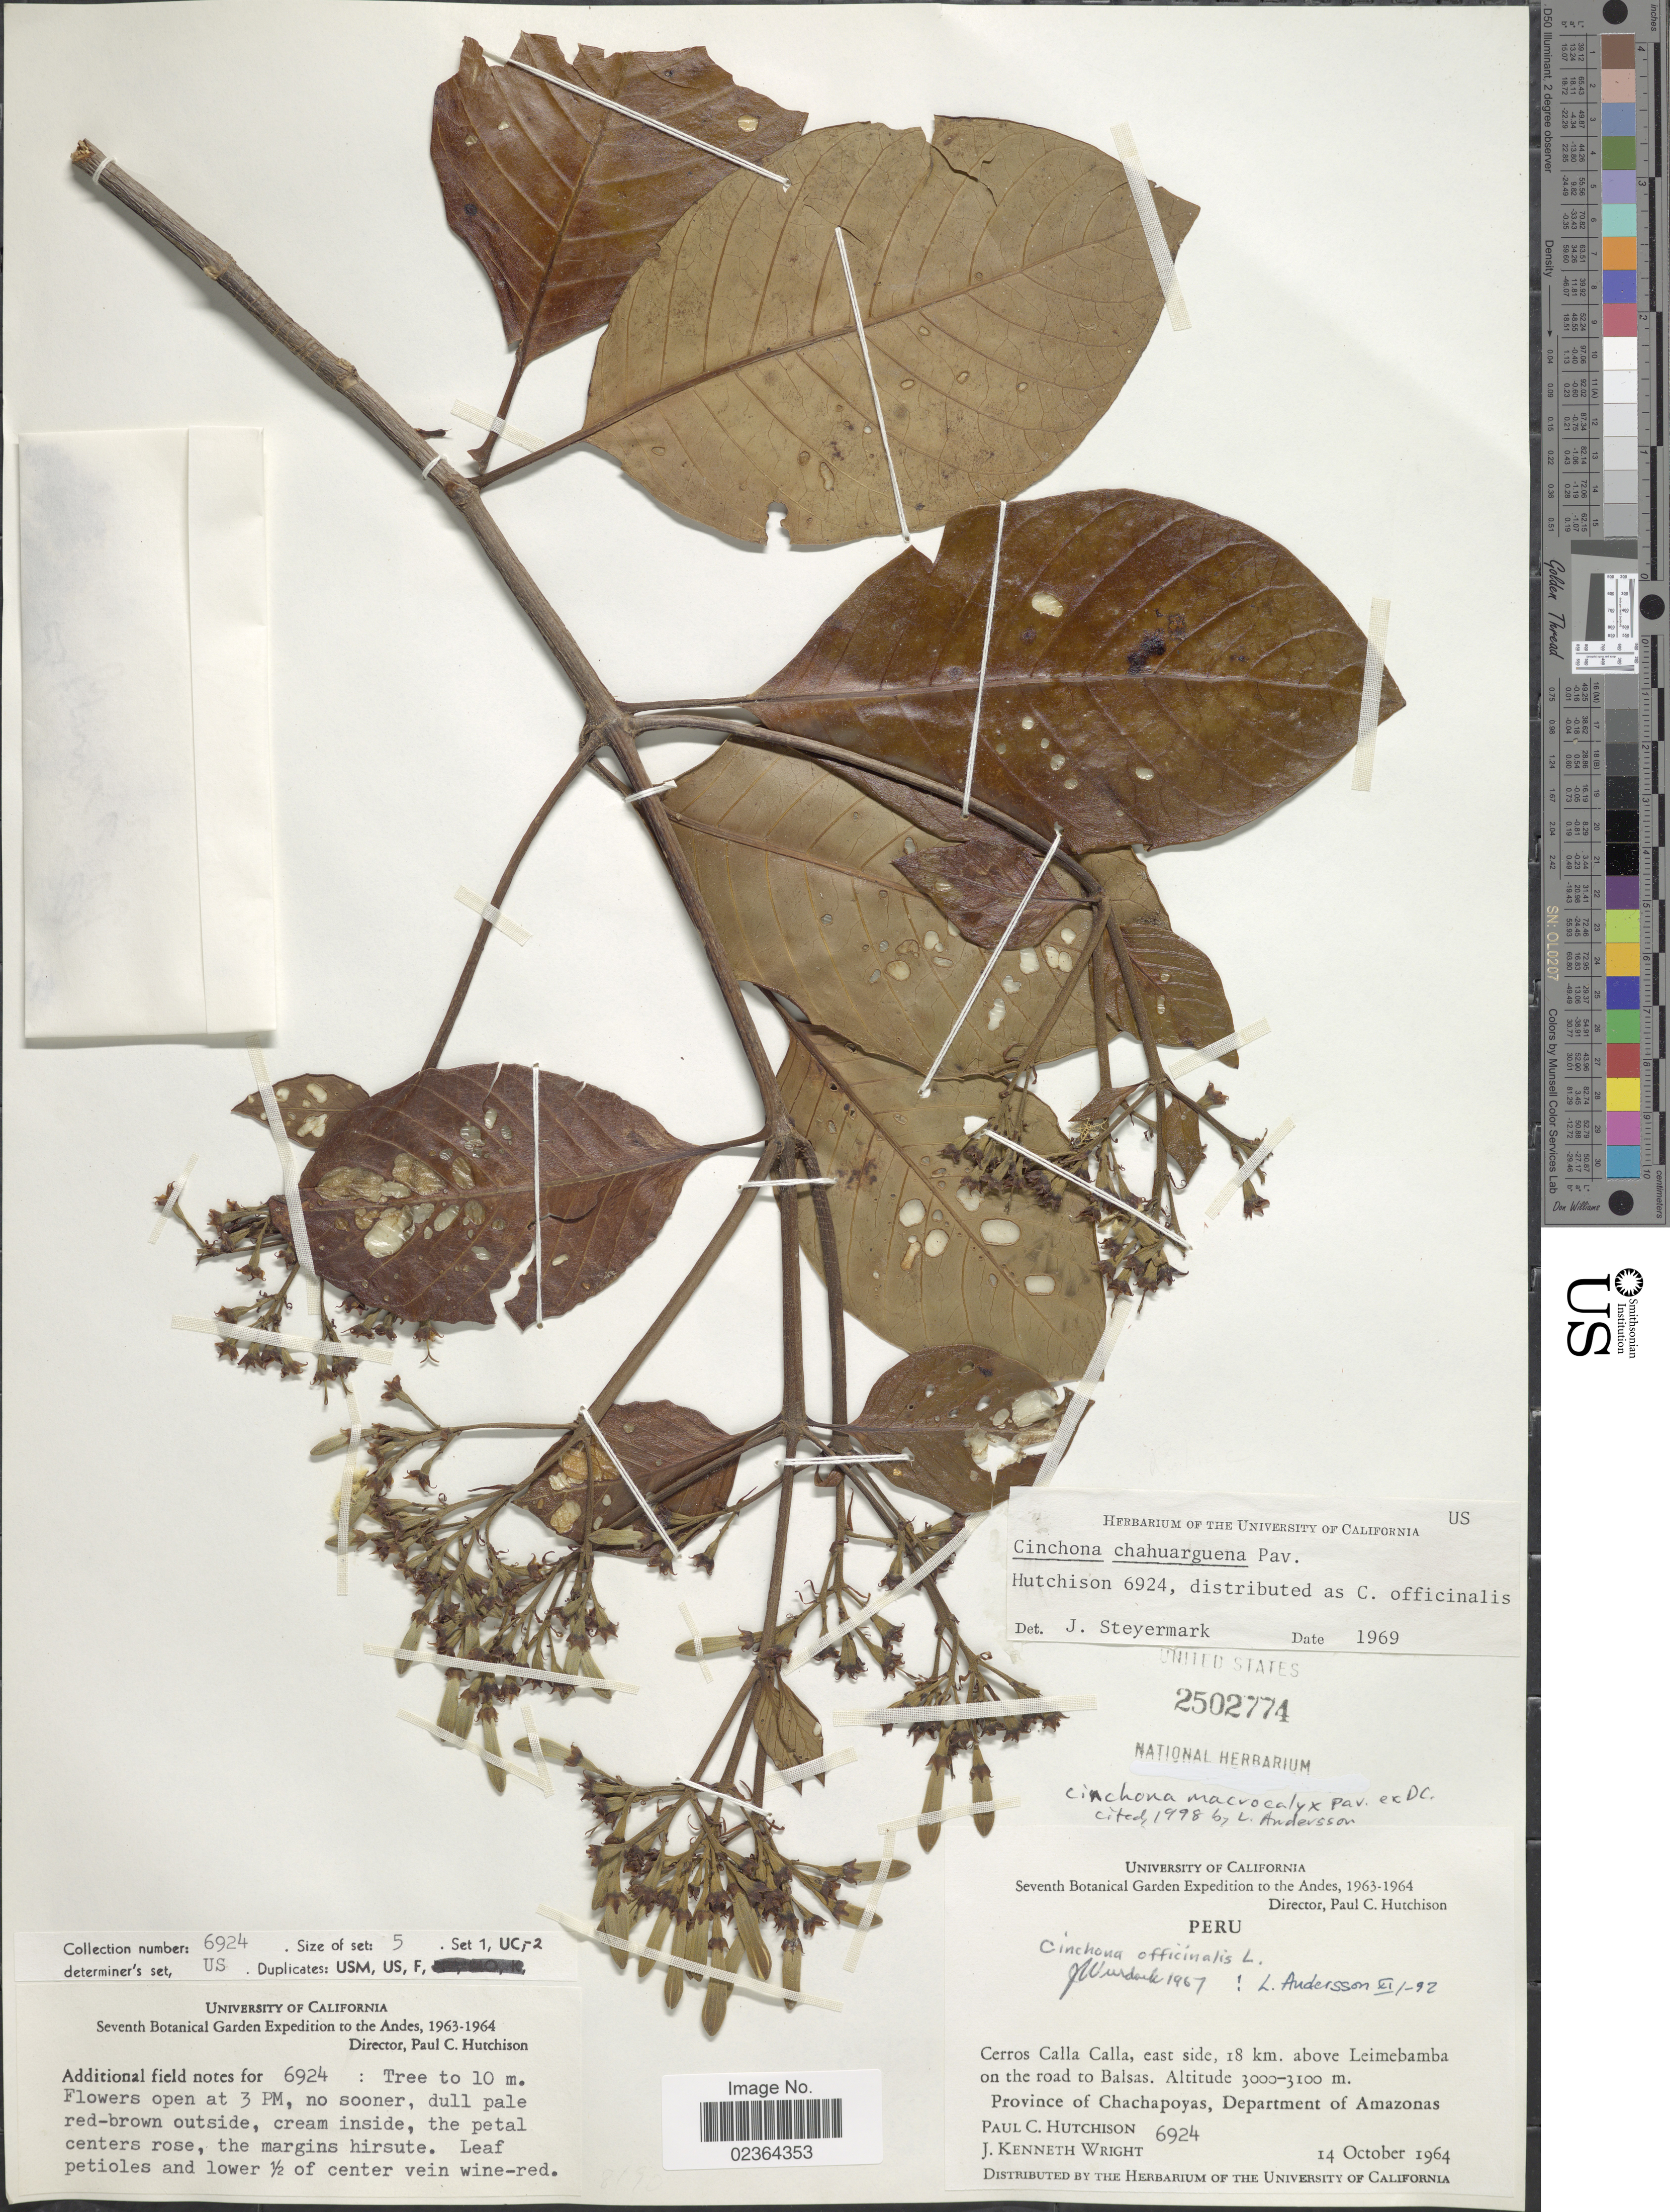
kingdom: Plantae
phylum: Tracheophyta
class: Magnoliopsida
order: Gentianales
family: Rubiaceae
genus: Cinchona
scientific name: Cinchona macrocalyx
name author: Pav. ex DC.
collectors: P. C. Hutchison & J. K. Wright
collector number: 6924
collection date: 1964-10-14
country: Peru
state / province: Amazonas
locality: Cerros Calla Calla, east side, 18 km. above Leimebamba on the road to Balsas, Province of Chachapoyas, Department of Amazonas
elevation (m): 3000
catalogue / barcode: US 2502774